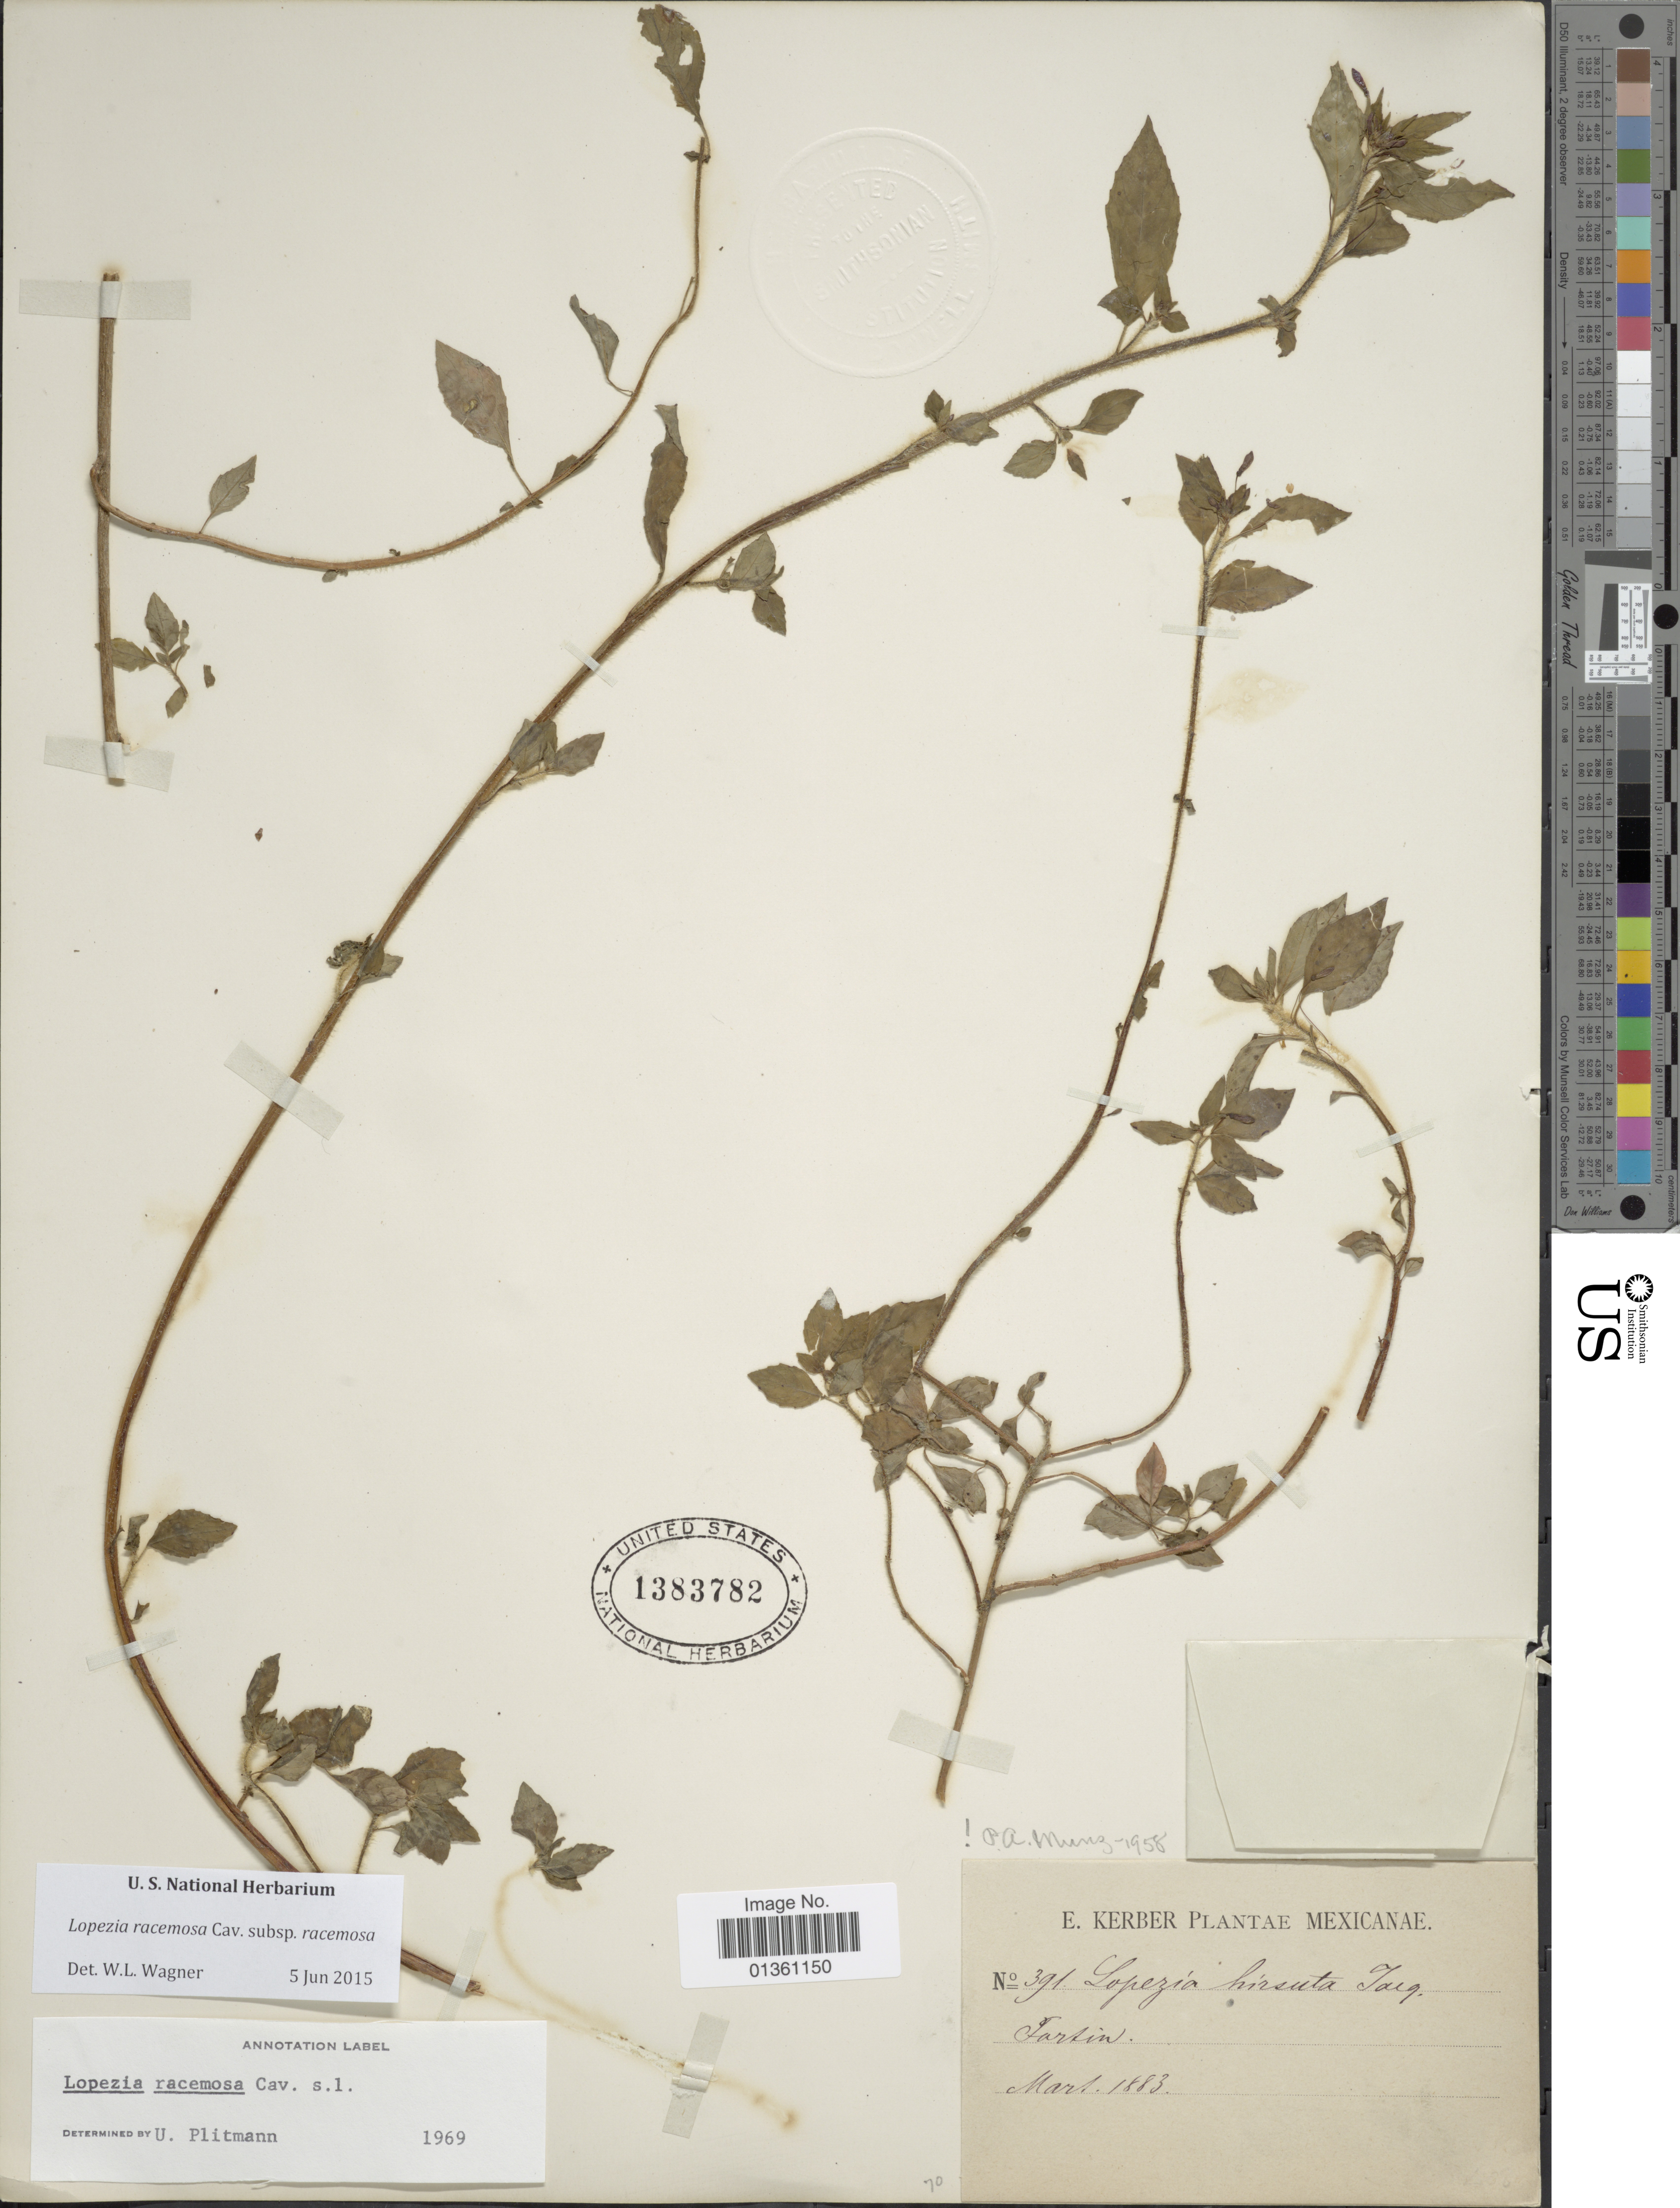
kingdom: Plantae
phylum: Tracheophyta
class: Magnoliopsida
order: Myrtales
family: Onagraceae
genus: Lopezia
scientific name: Lopezia racemosa subsp. racemosa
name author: Cav.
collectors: E. Kerber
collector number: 391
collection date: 1883-03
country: Mexico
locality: Fortin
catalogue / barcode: US 1383782